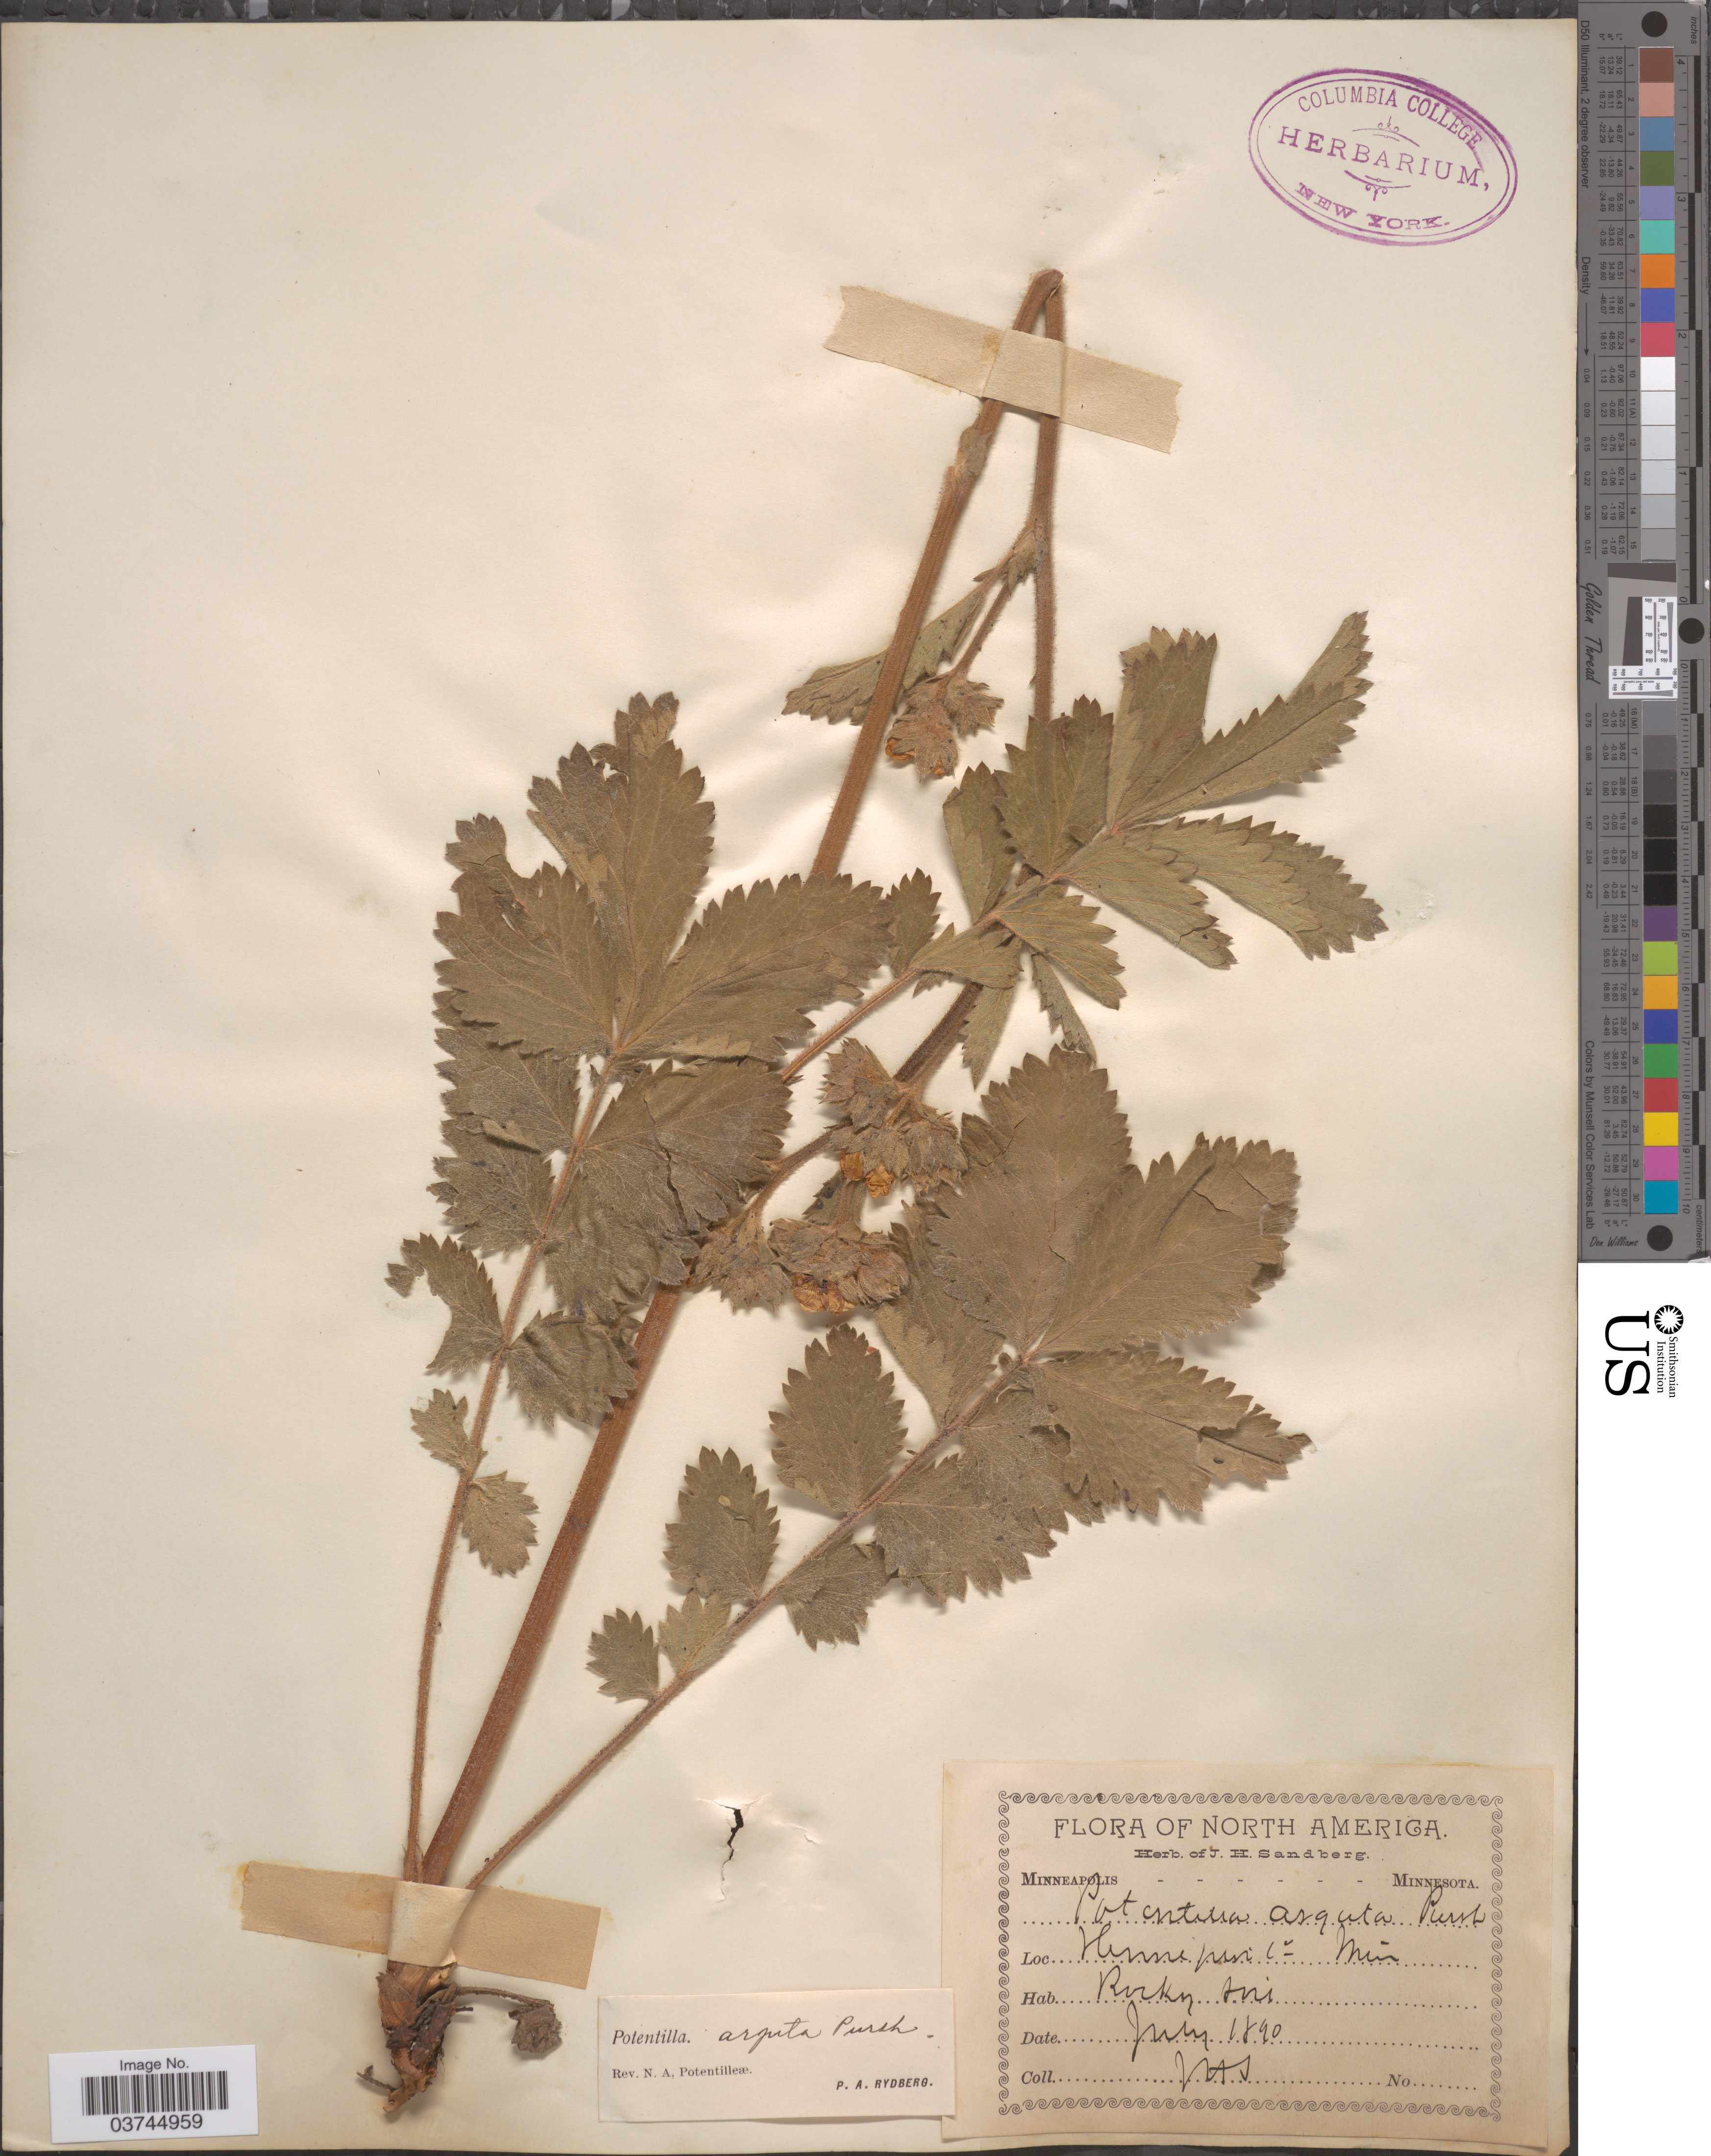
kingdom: Plantae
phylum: Tracheophyta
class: Magnoliopsida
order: Rosales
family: Rosaceae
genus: Drymocallis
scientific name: Drymocallis arguta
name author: (Pursh) Rydb.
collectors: J. H. Sandberg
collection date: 1890-07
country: United States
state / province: Minnesota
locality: Minneapolis. Hennepin.